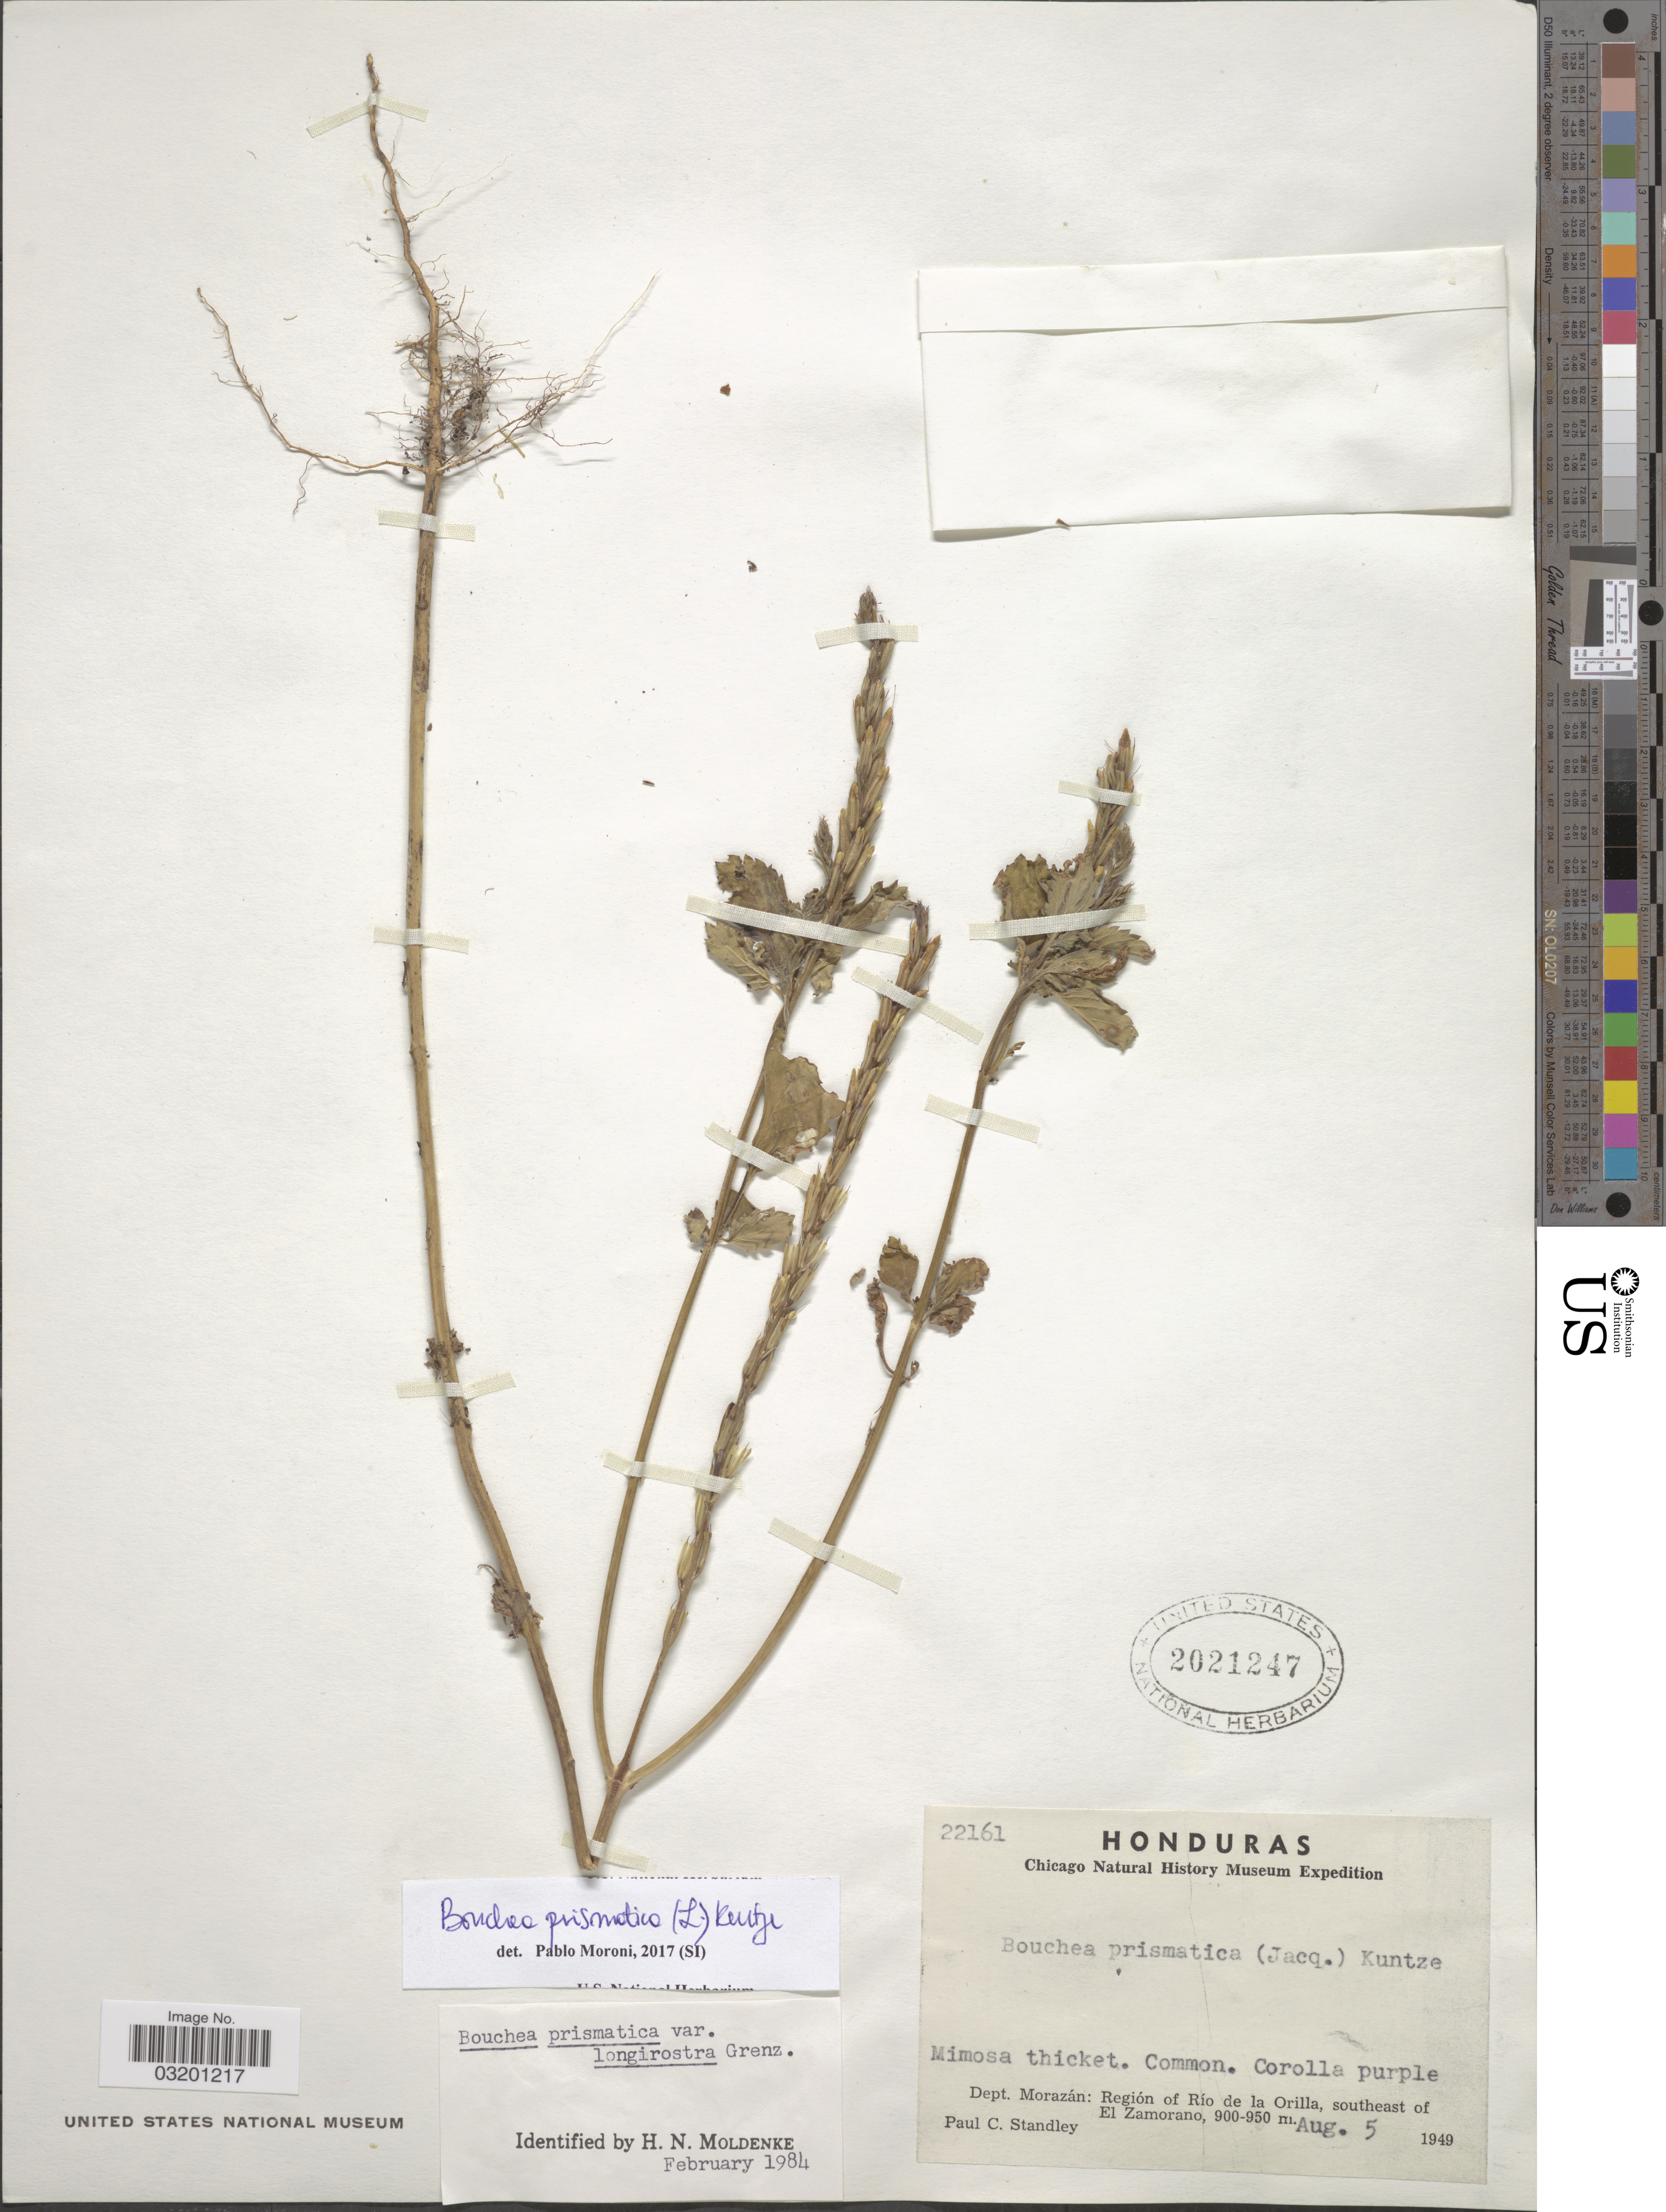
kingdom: Plantae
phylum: Tracheophyta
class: Magnoliopsida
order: Lamiales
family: Verbenaceae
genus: Bouchea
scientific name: Bouchea prismatica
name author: (L.) Kuntze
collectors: P. C. Standley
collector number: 22161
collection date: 1949-08-05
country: El Salvador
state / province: Morazan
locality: Dept. Morazán: Región of Río de la Orilla, southeast of El Zamorano.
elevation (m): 900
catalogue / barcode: US 2021247